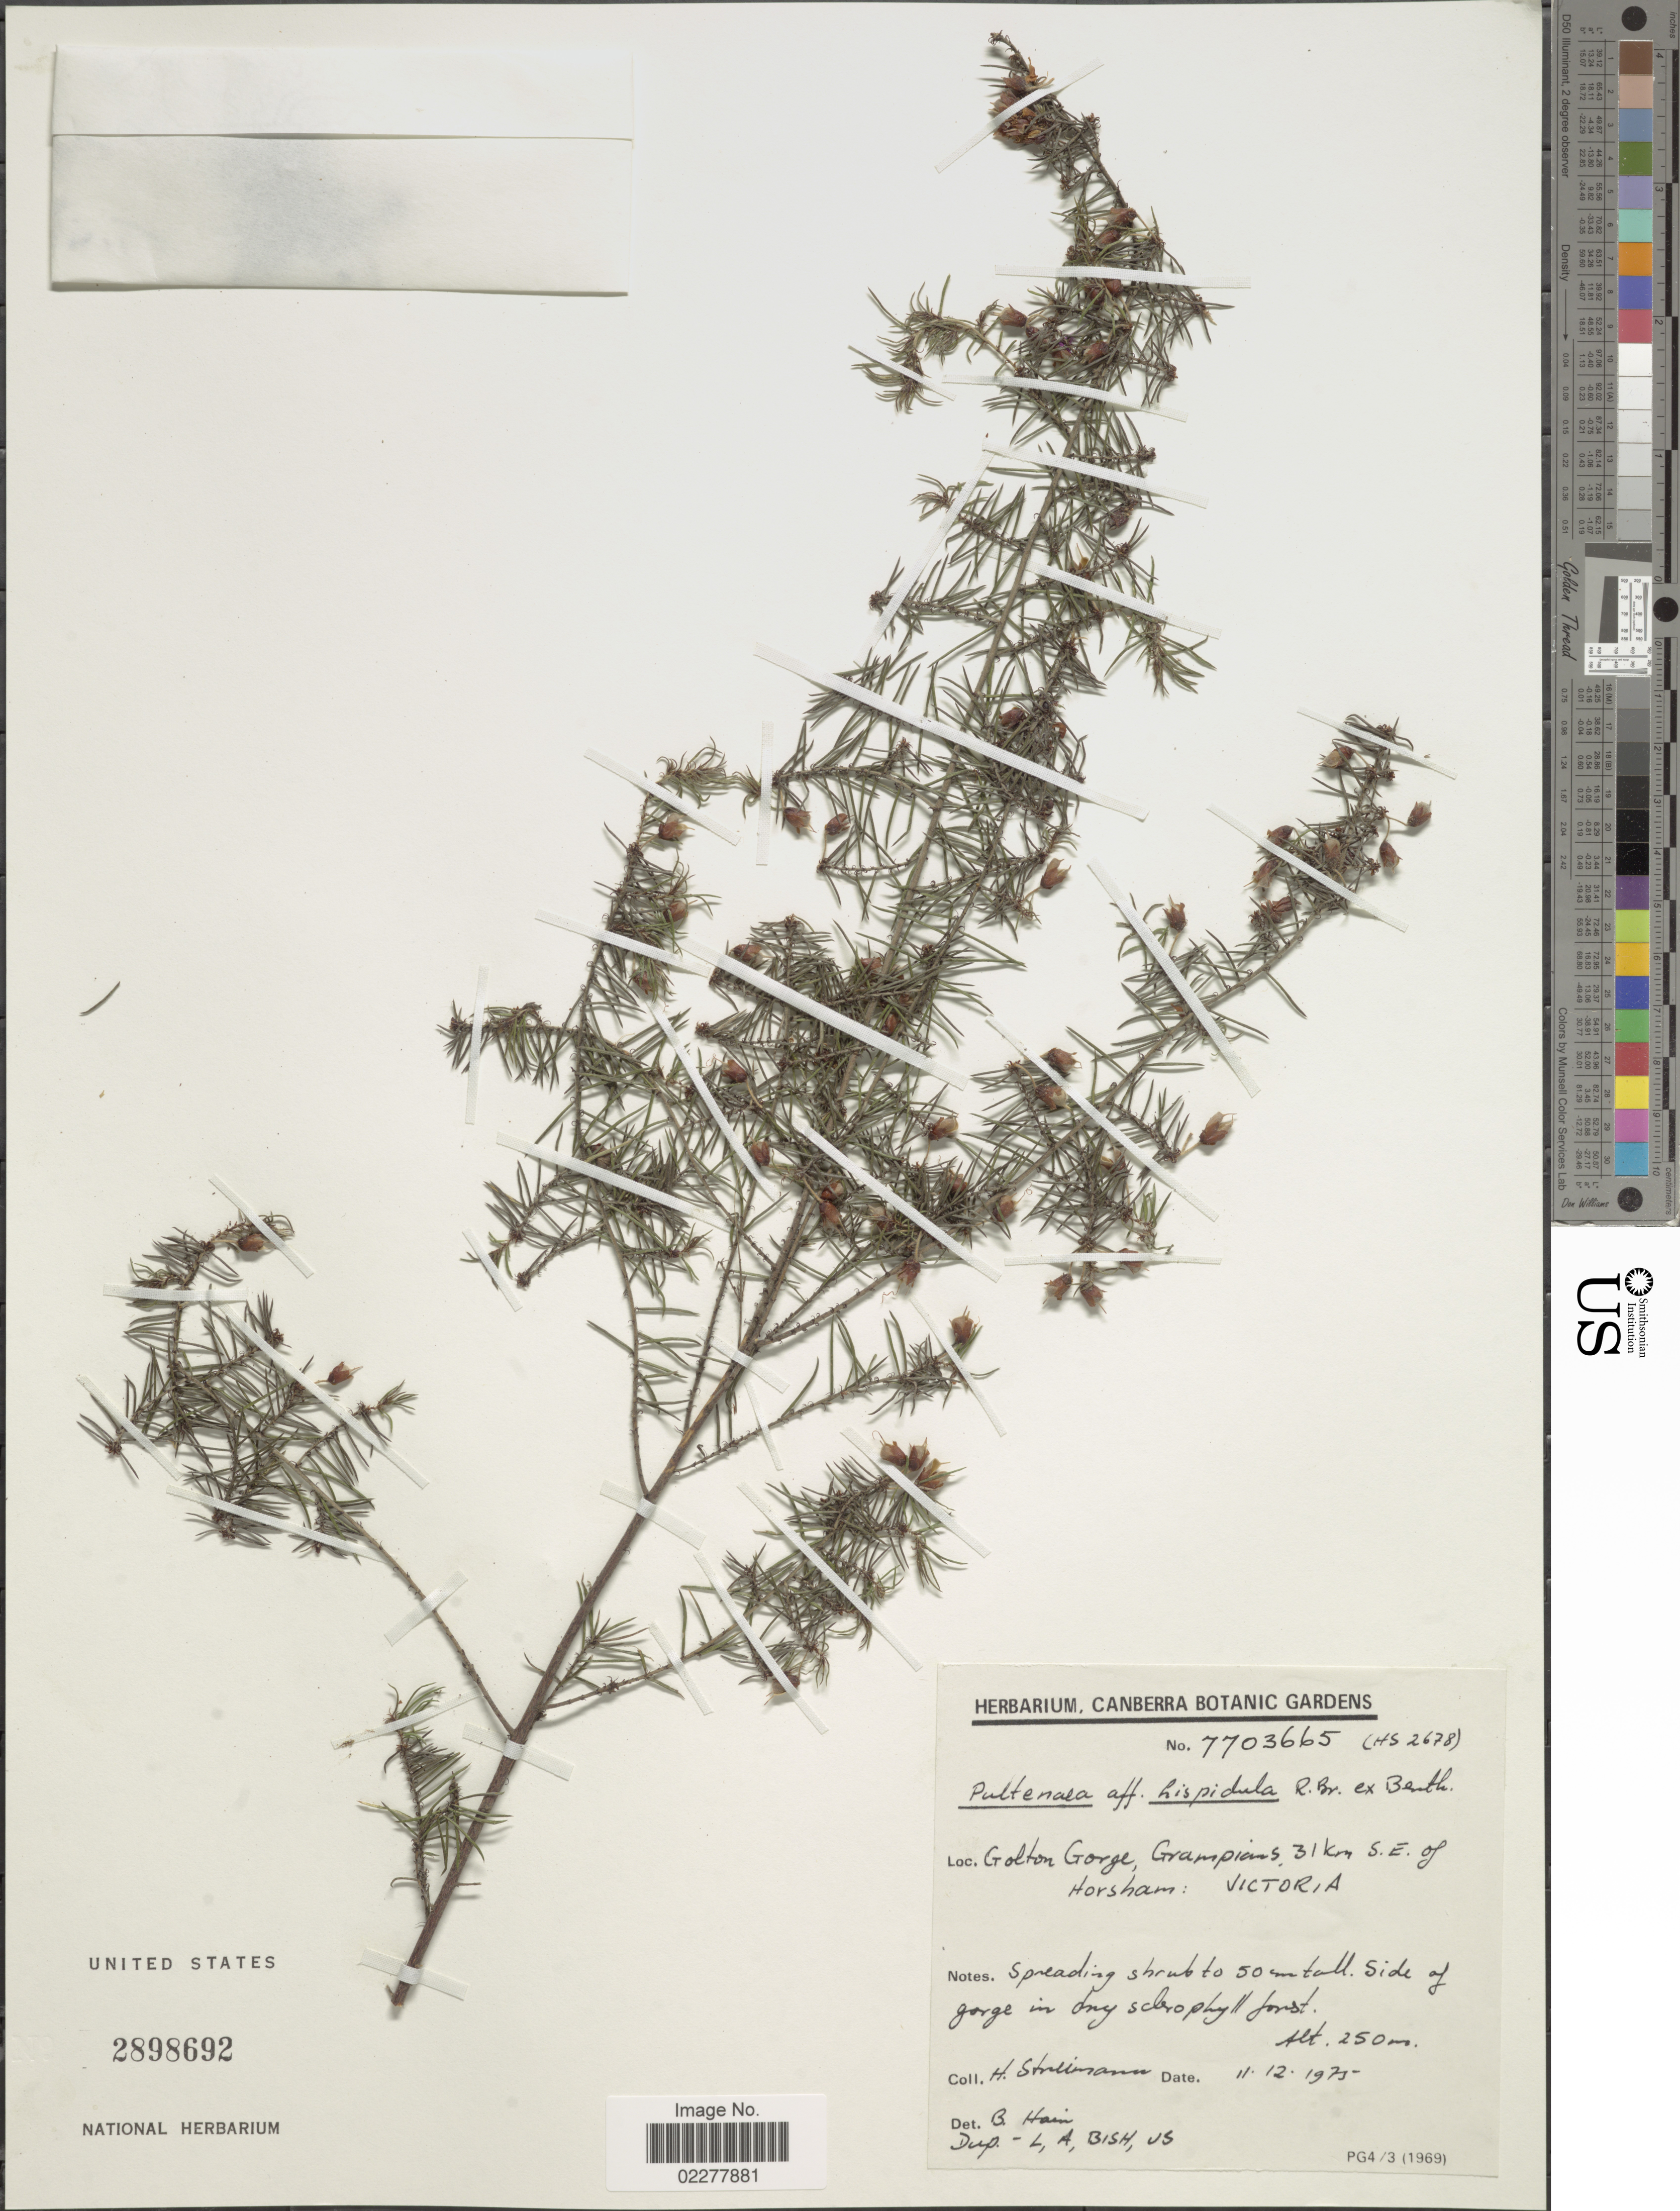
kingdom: Plantae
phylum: Tracheophyta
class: Magnoliopsida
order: Fabales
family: Fabaceae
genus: Pultenaea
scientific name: Pultenaea hispidula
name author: R. Br. ex Benth.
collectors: H. Streimann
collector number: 7703665 / HS2678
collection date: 1975-12-11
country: Australia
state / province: Victoria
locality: Golton Gorge, Grampians, 31 km S.E. of Horsham: Victoria.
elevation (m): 250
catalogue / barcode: US 2898692